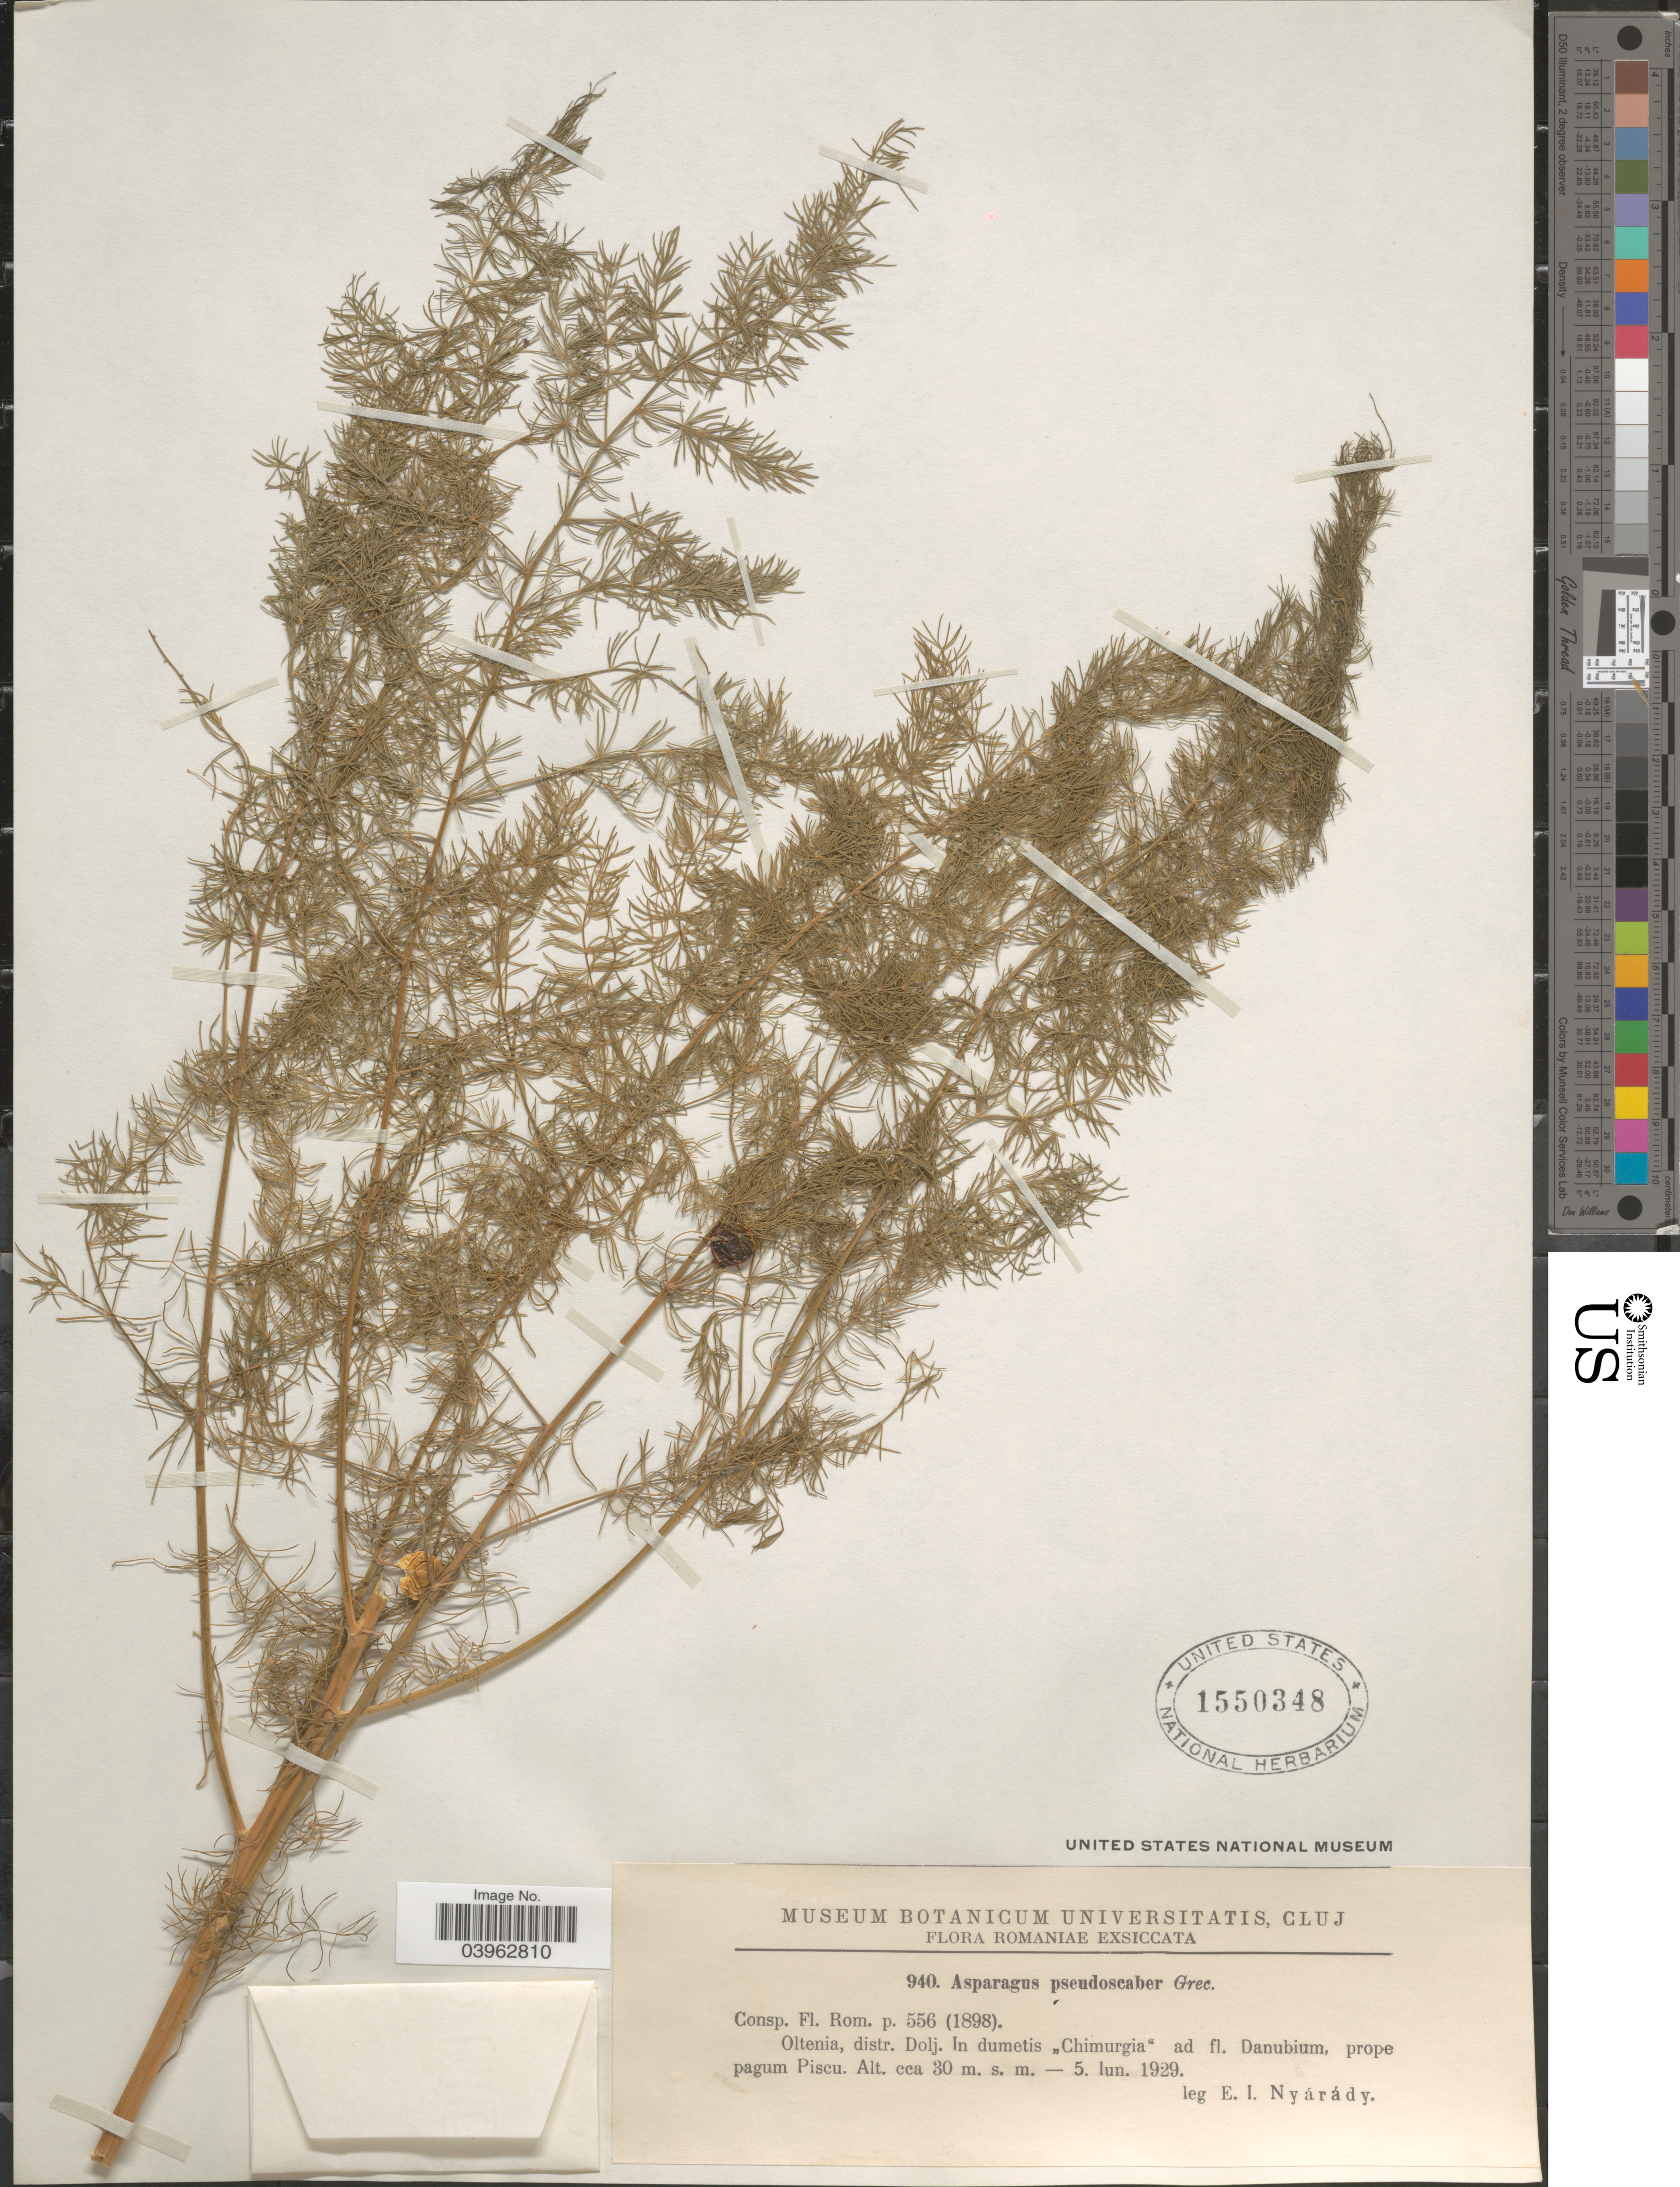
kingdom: Plantae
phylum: Tracheophyta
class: Liliopsida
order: Asparagales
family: Asparagaceae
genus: Asparagus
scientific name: Asparagus pseudoscaber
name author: Grecescu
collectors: E. Nyárády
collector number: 940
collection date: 1929-06-05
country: Romania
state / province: Dolj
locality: Romaniae. Oltenia, distr. Dolj. In dumetis "Chimurgia" ad fl. Danubium, prope pagum Piscu.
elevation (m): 30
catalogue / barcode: US 1550348